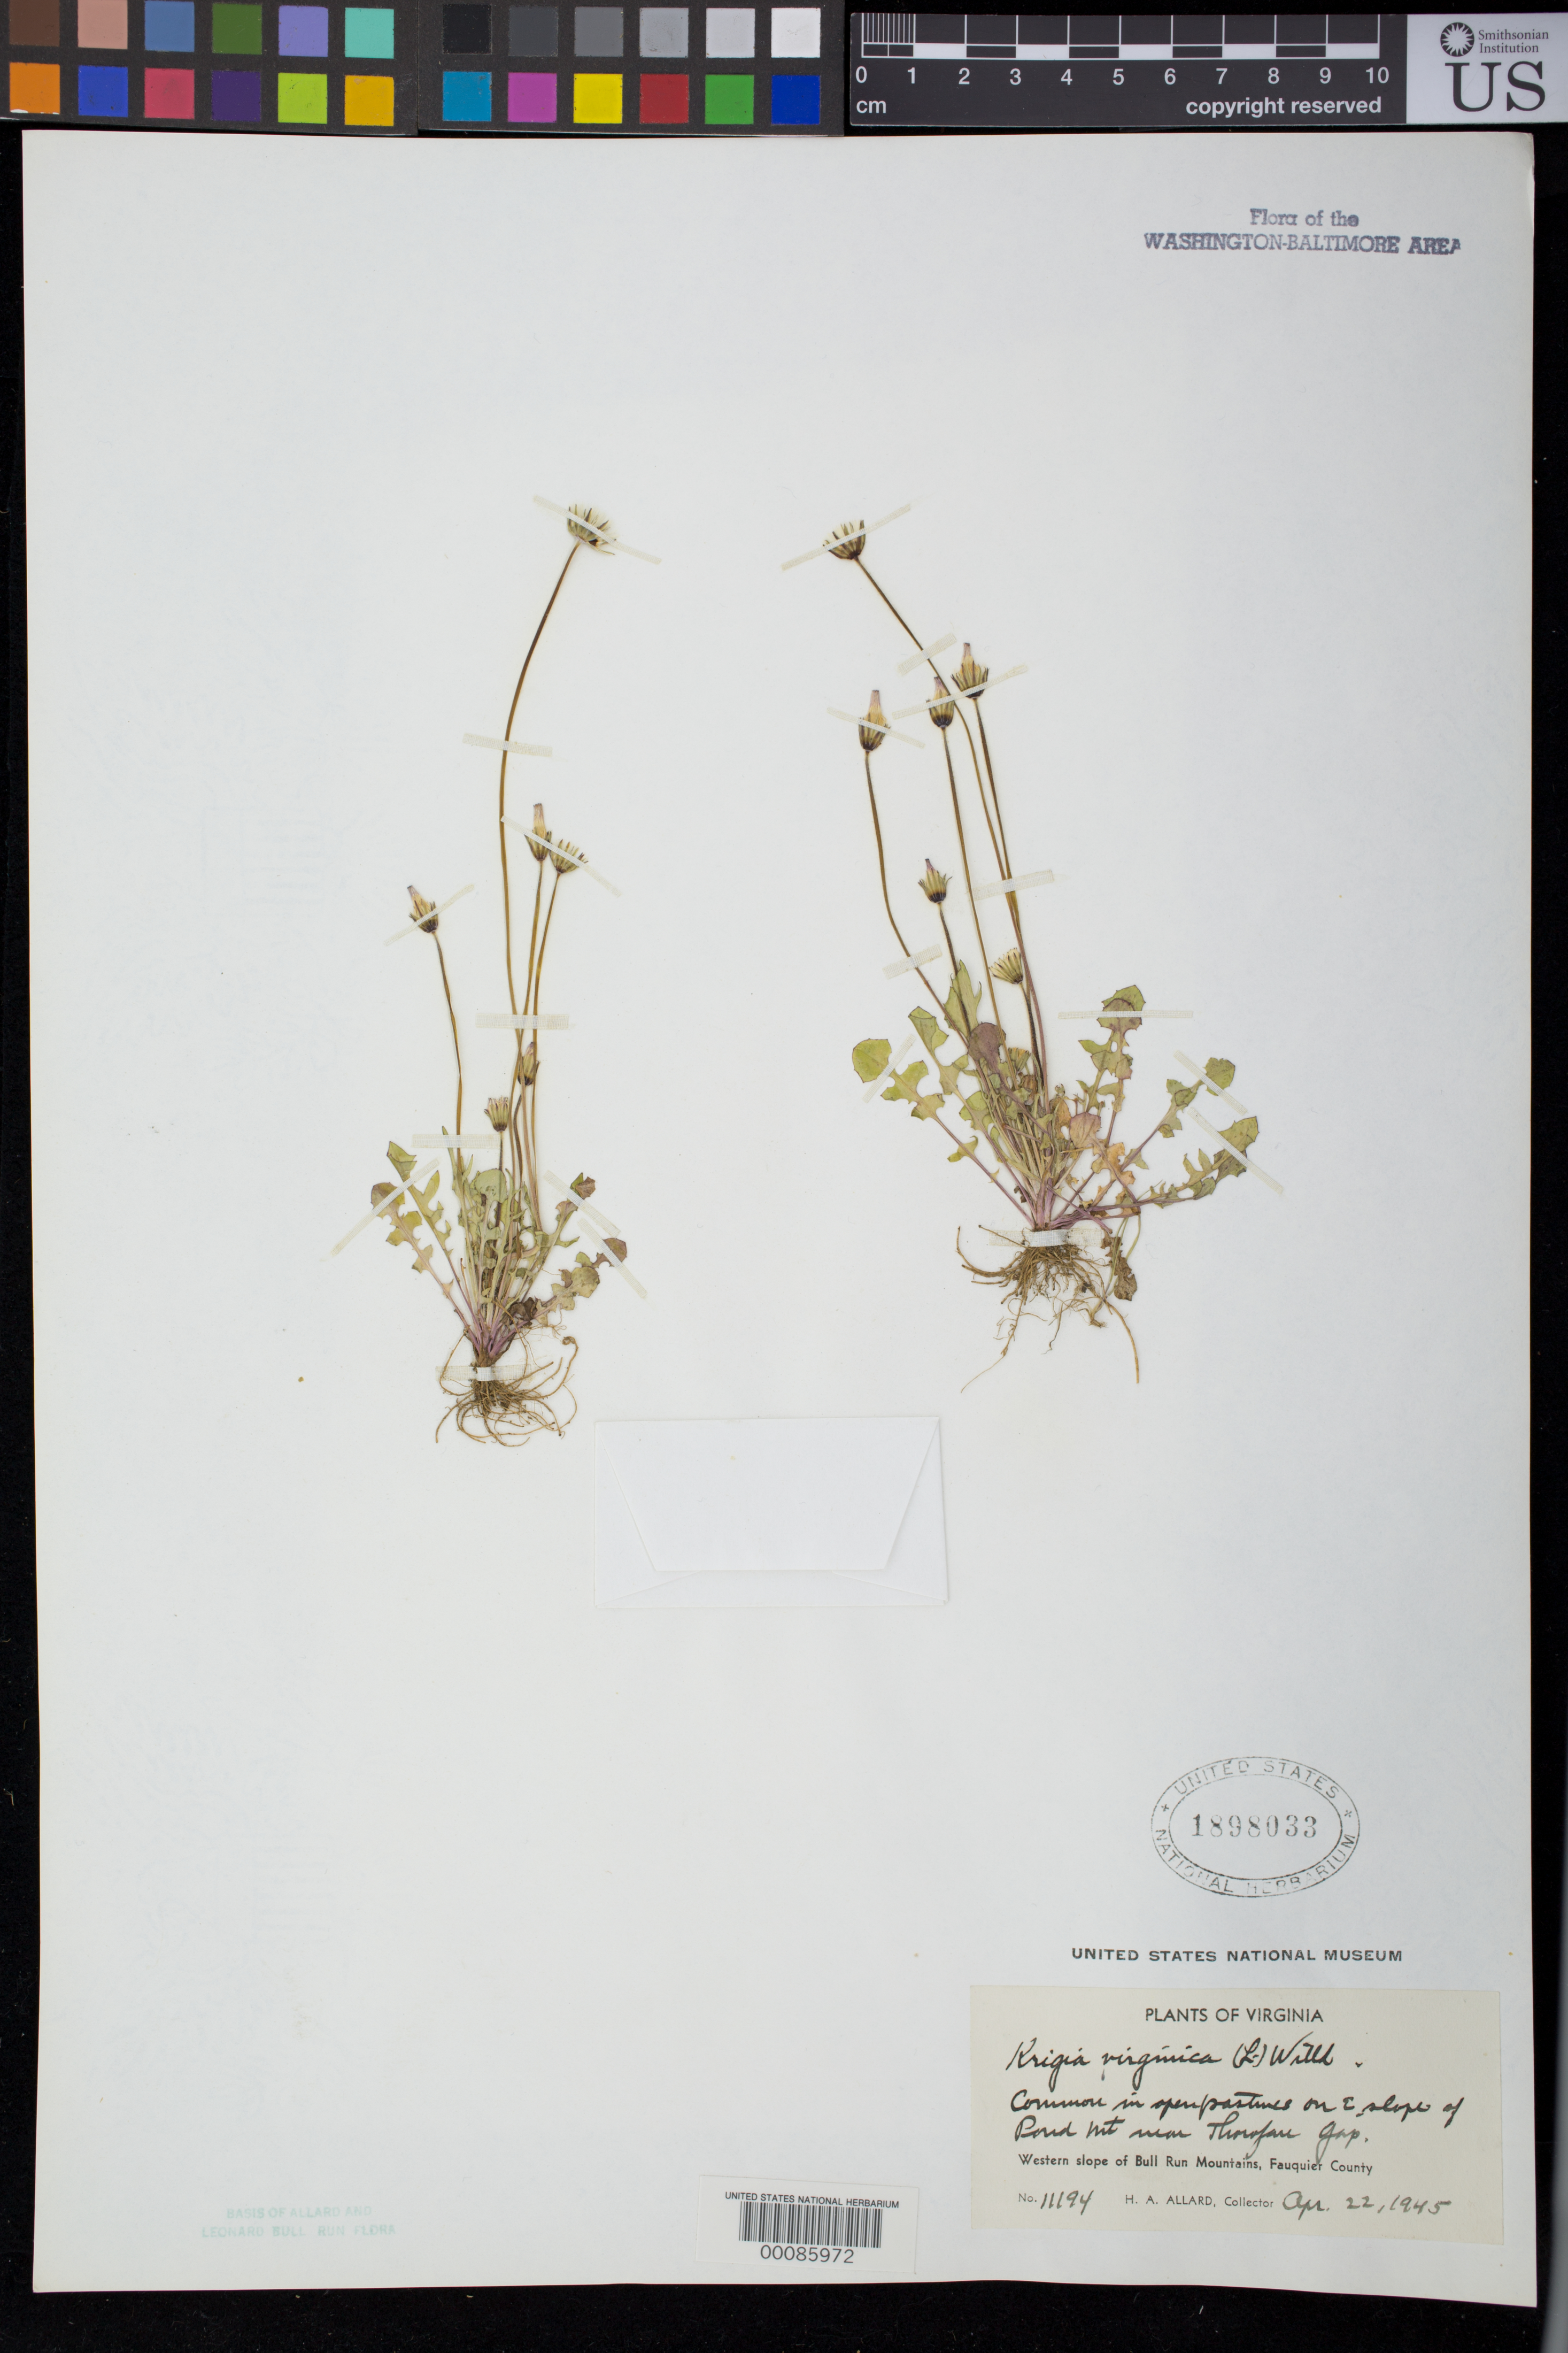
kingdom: Plantae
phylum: Tracheophyta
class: Magnoliopsida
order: Asterales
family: Asteraceae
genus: Krigia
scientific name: Krigia virginica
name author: (L.) Willd.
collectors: H. A. Allard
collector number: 11194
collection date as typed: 22 Apr 1945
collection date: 1945-04-22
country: United States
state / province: Virginia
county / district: Fauquier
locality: Pond Mountain near Thorofare Gap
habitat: Pasture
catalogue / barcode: US 1898033